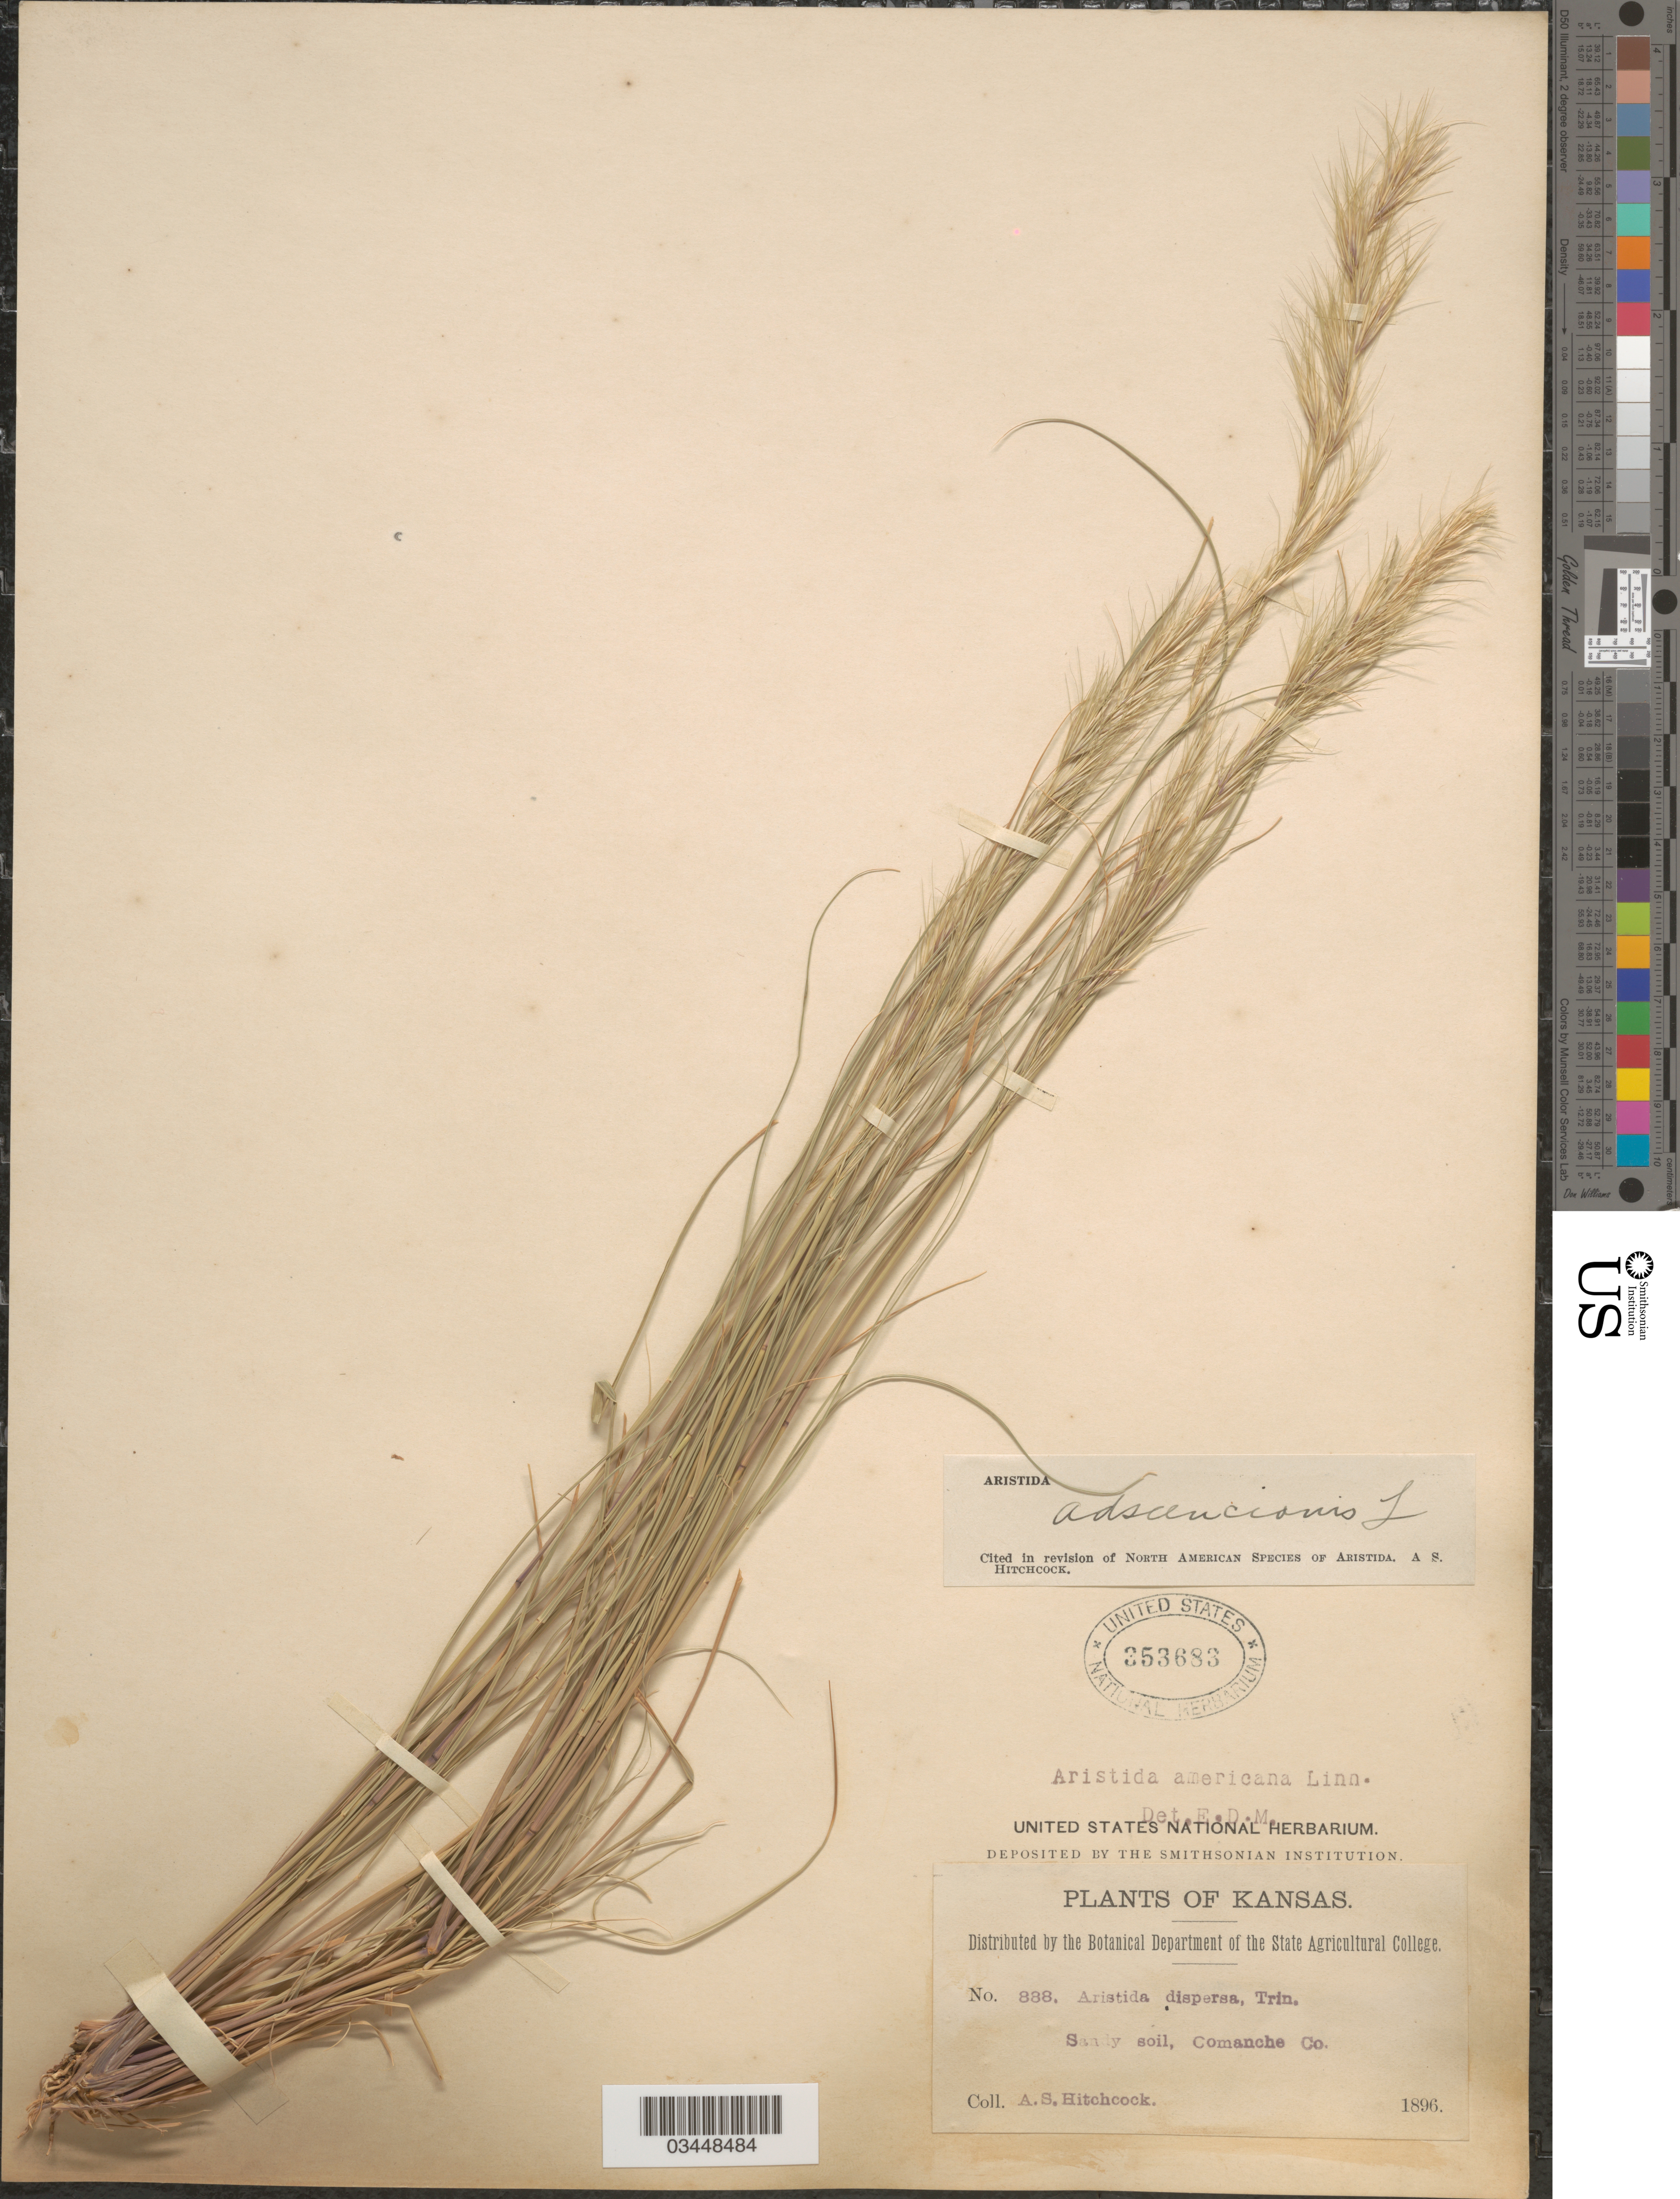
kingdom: Plantae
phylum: Tracheophyta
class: Liliopsida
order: Poales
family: Poaceae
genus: Aristida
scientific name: Aristida adscensionis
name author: L.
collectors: A. S. Hitchcock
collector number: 888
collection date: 1896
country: United States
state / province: Kansas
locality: Sandy soil, Comanche Co.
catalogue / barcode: US 353683